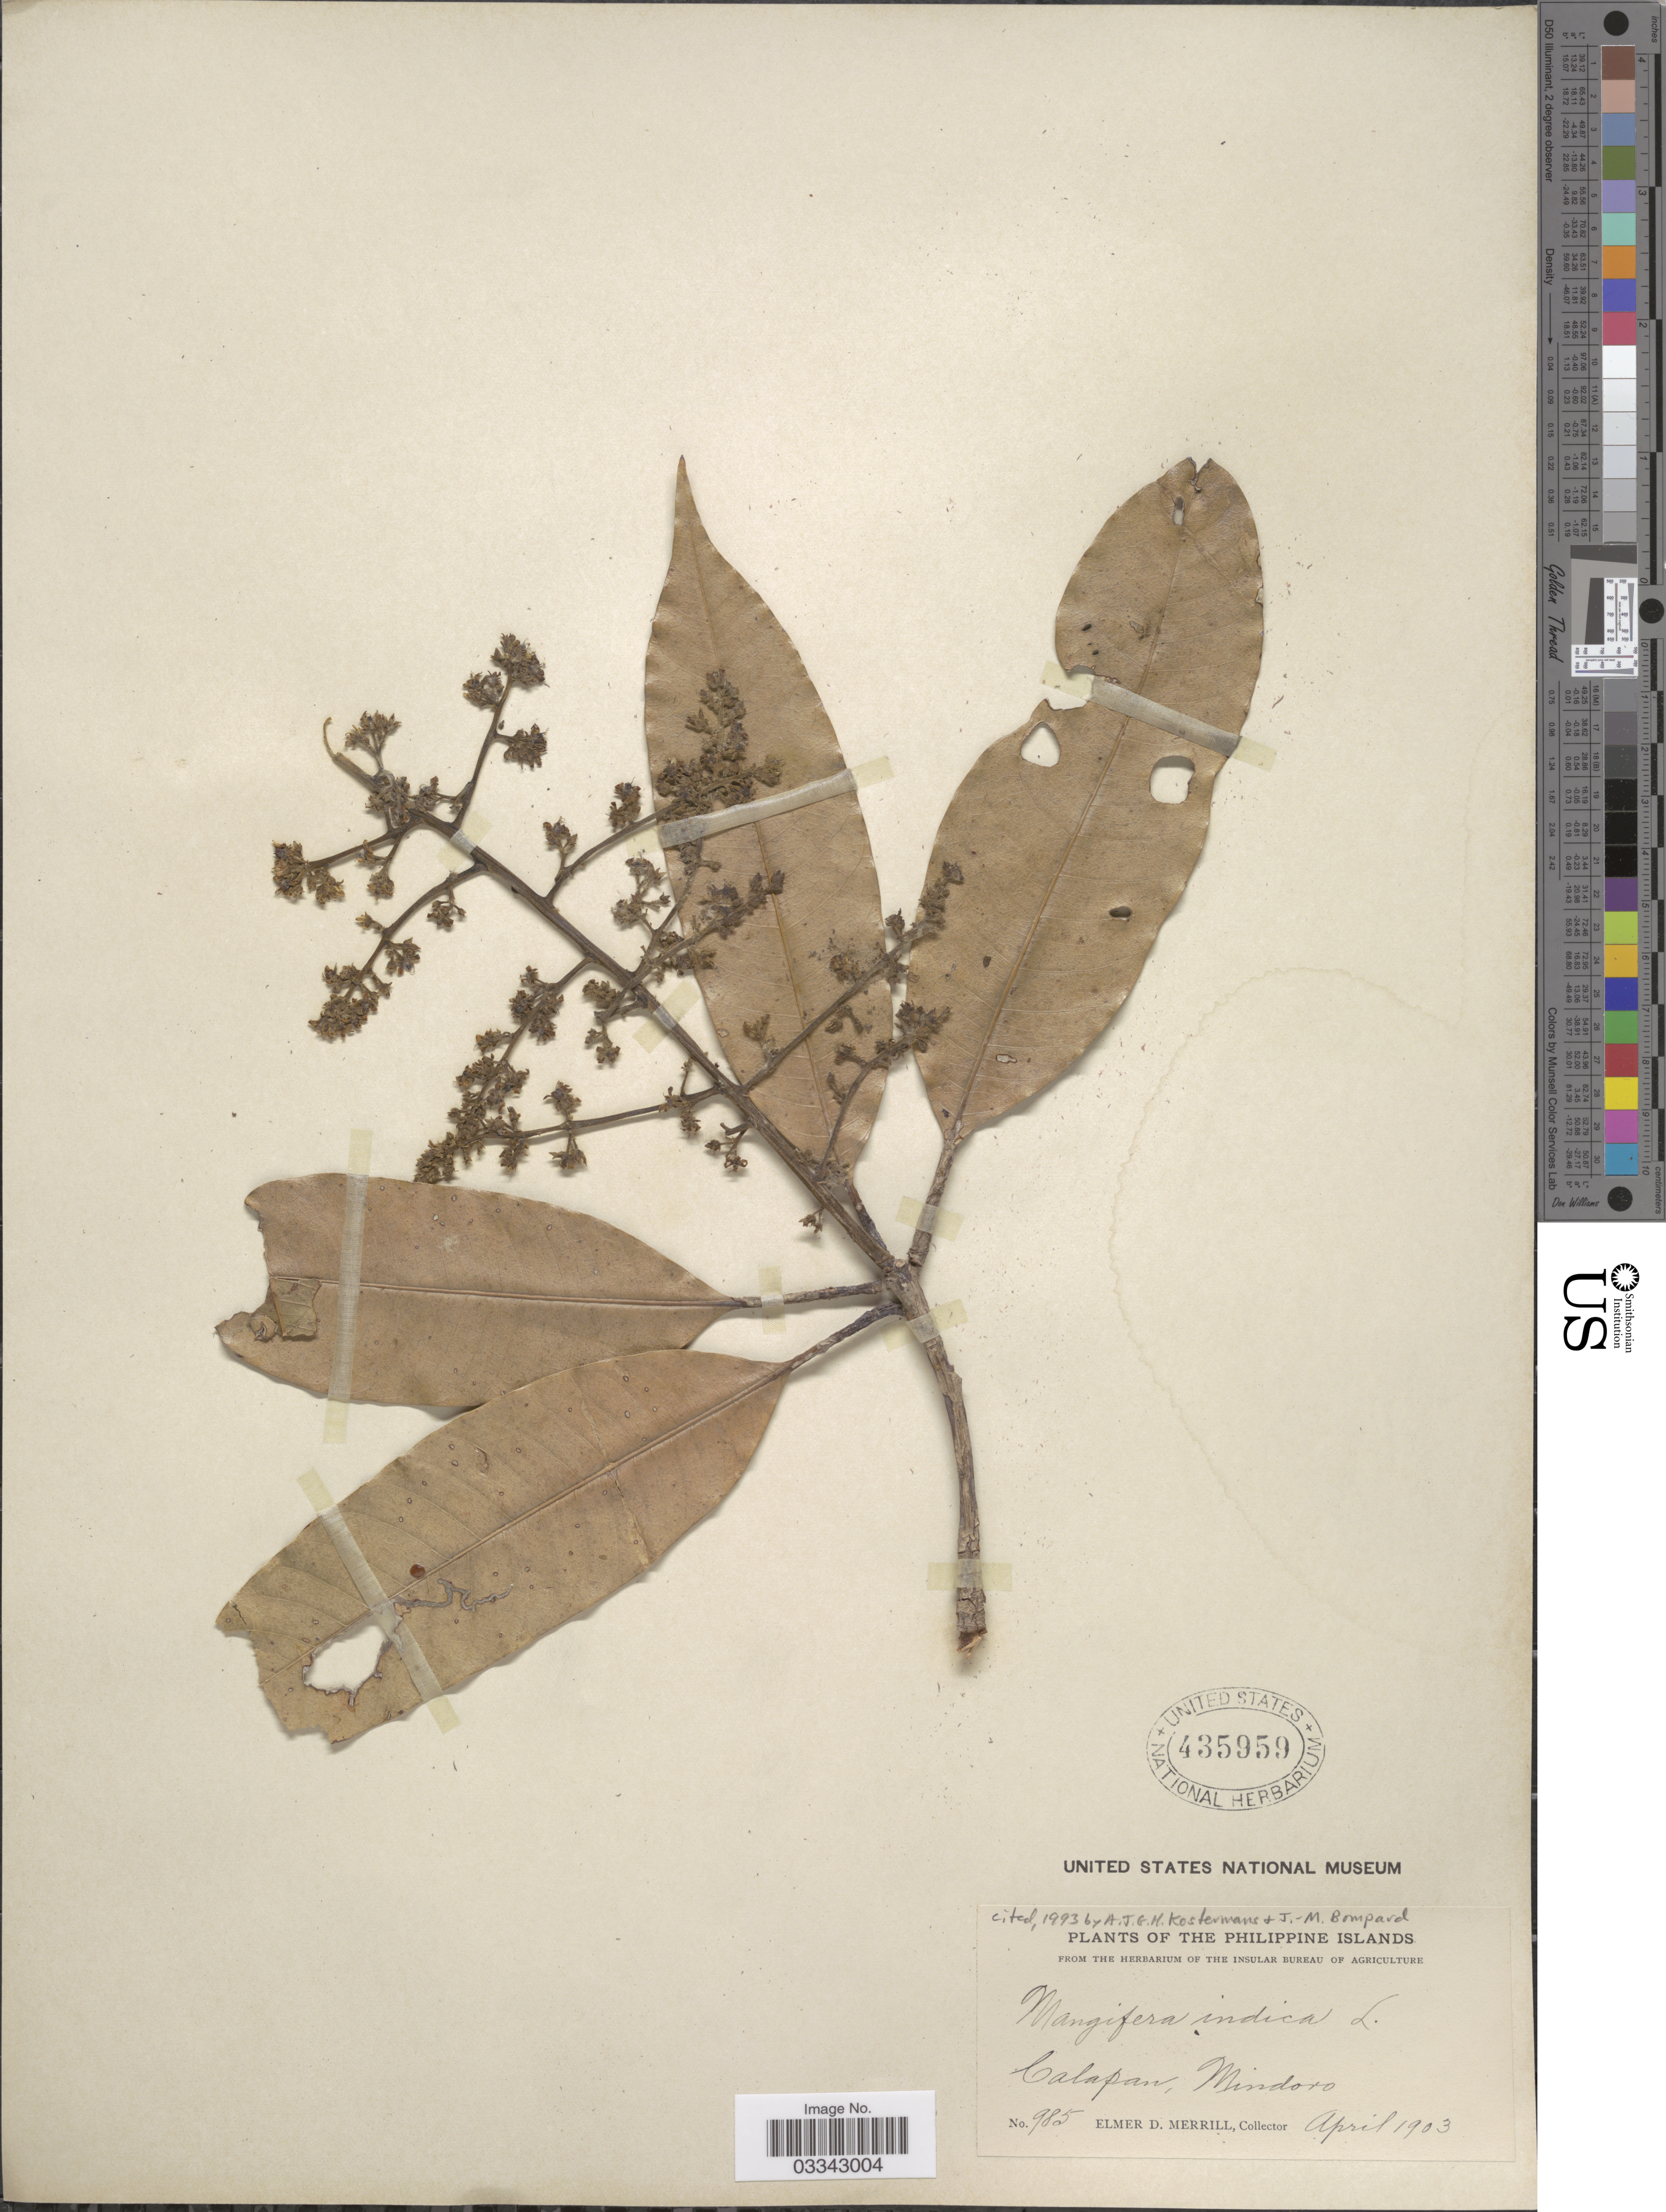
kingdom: Plantae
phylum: Tracheophyta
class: Magnoliopsida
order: Sapindales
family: Anacardiaceae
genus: Mangifera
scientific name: Mangifera indica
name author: L.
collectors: E. D. Merrill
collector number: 985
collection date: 1903-04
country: Philippines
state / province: Mimaropa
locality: The Philippine Islands. Calapan, Mindoro.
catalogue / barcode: US 435959